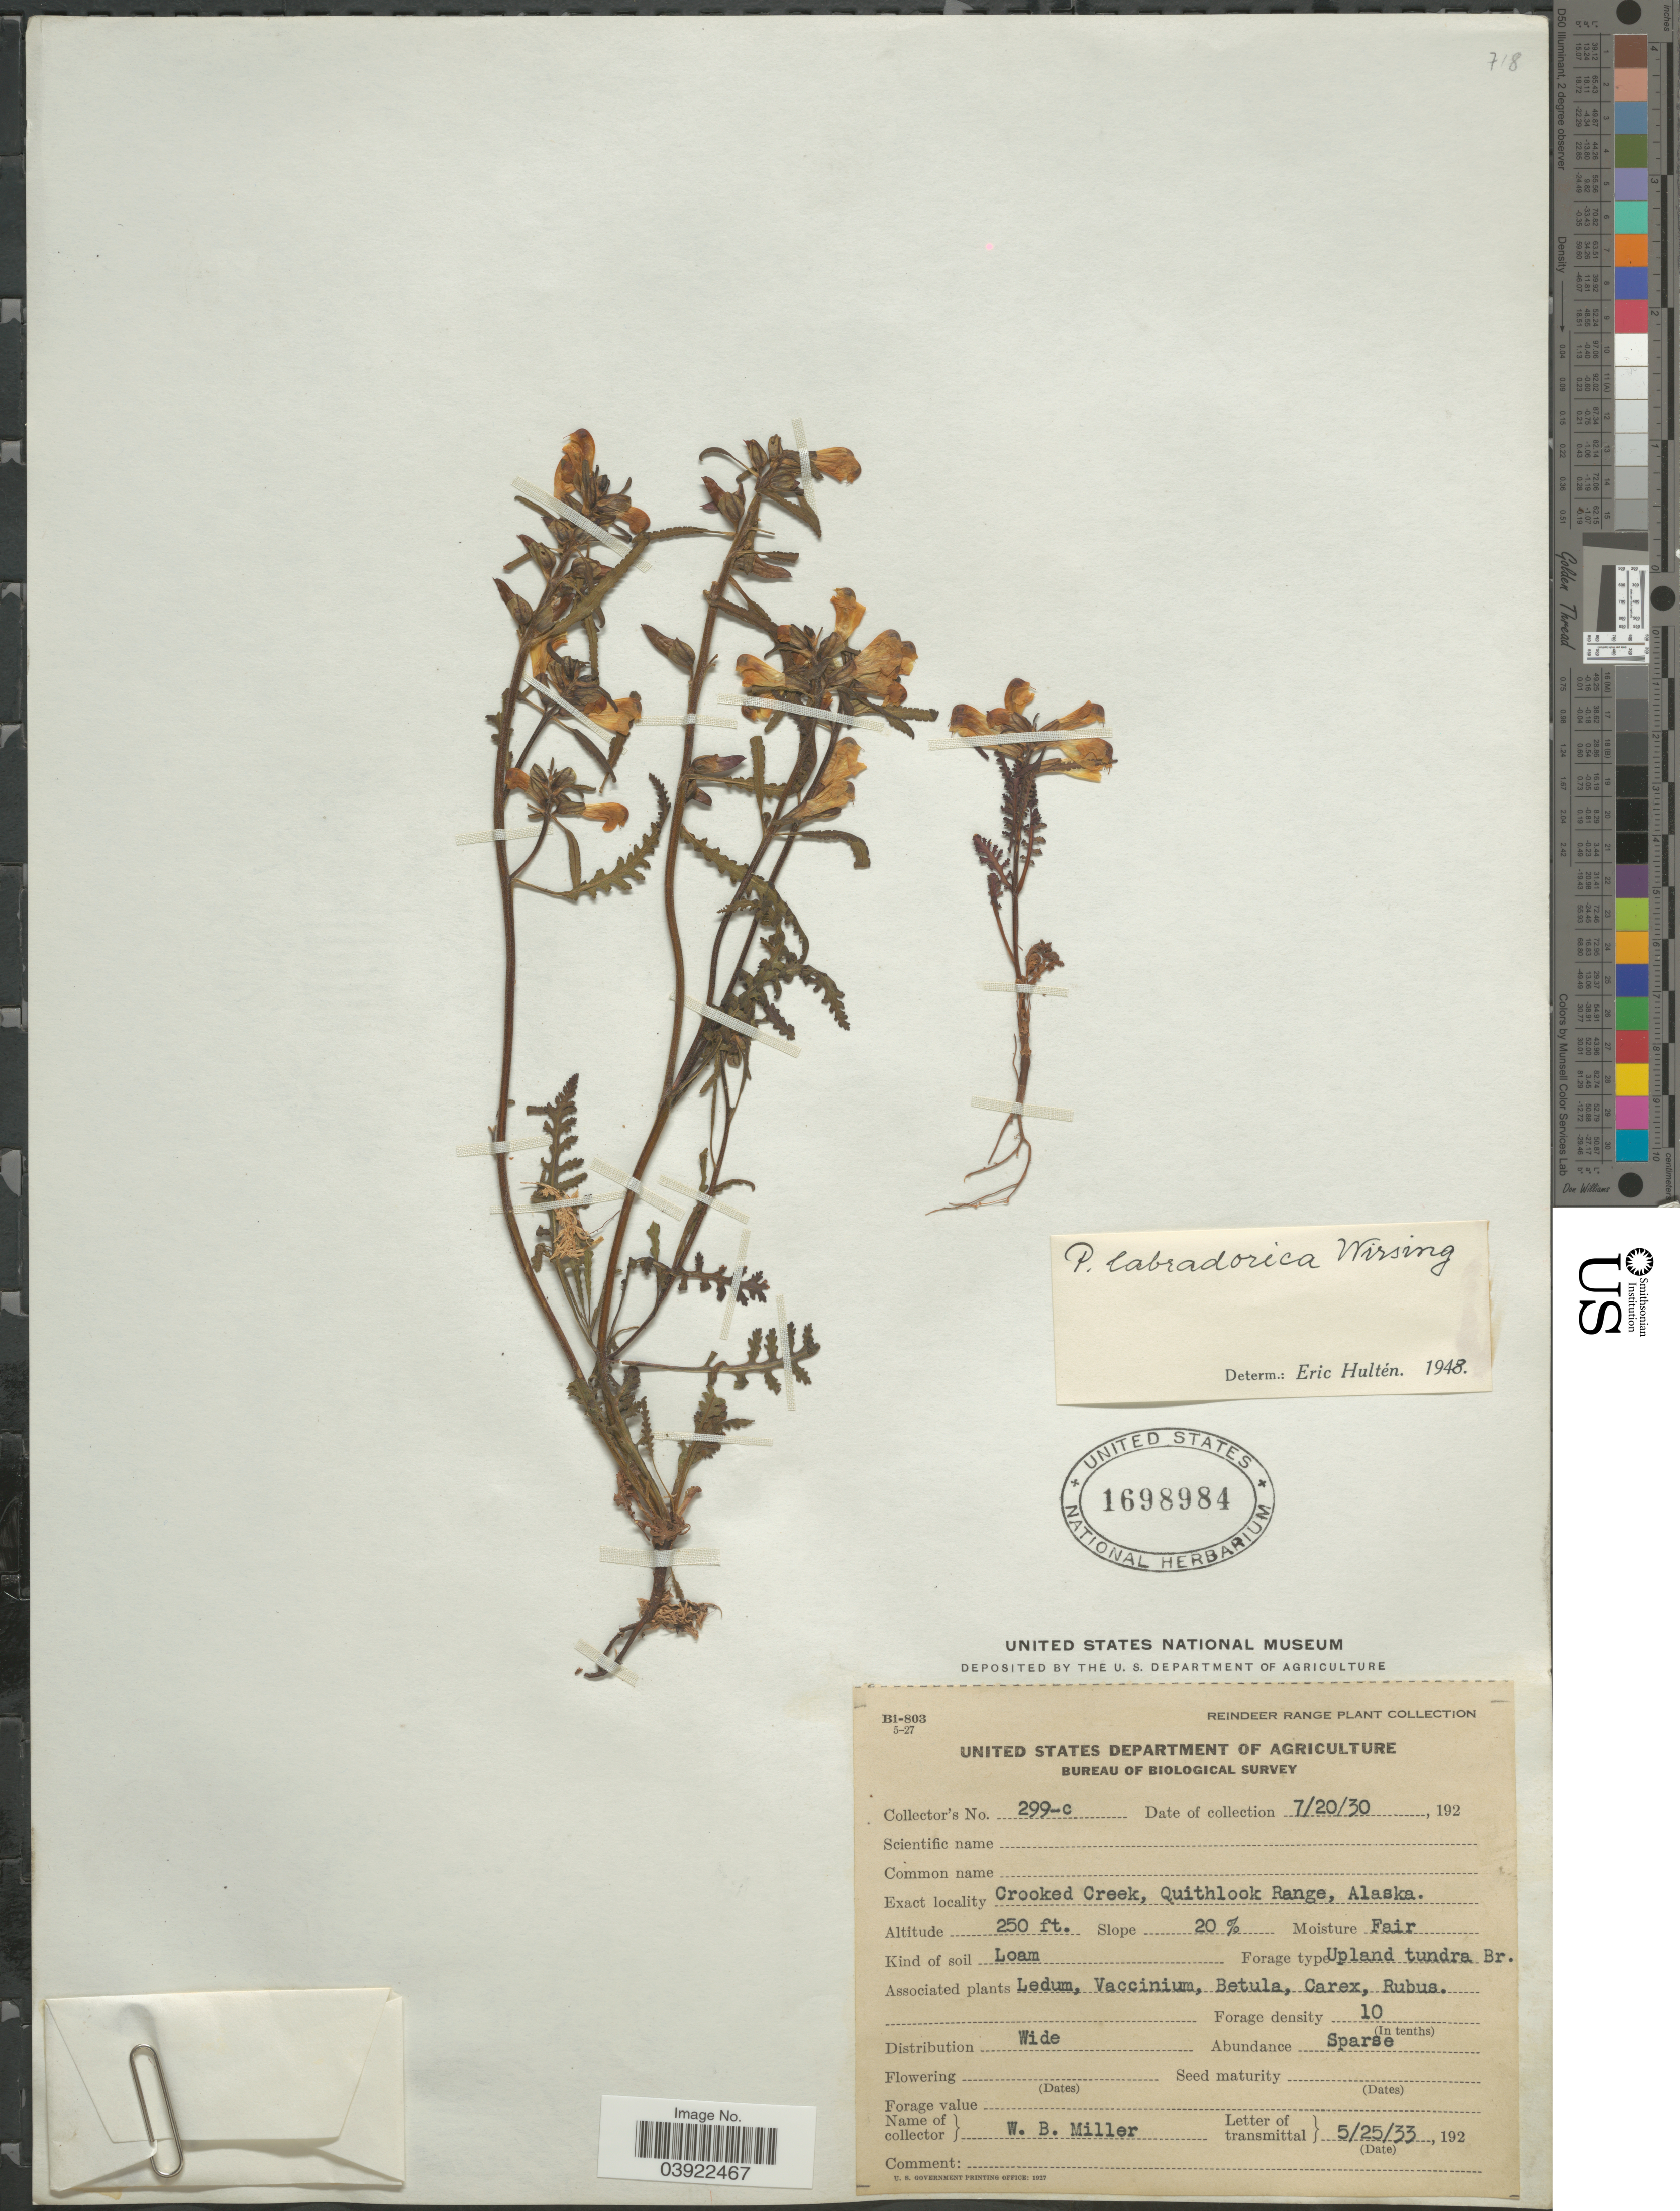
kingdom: Plantae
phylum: Tracheophyta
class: Magnoliopsida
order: Lamiales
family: Orobanchaceae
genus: Pedicularis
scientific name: Pedicularis labradorica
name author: Wirsing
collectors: W. Miller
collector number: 299-c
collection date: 1930-07-20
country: United States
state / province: Alaska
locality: Crooked Creek, Quithlook Range. Slope 20%.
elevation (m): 76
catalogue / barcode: US 1698984